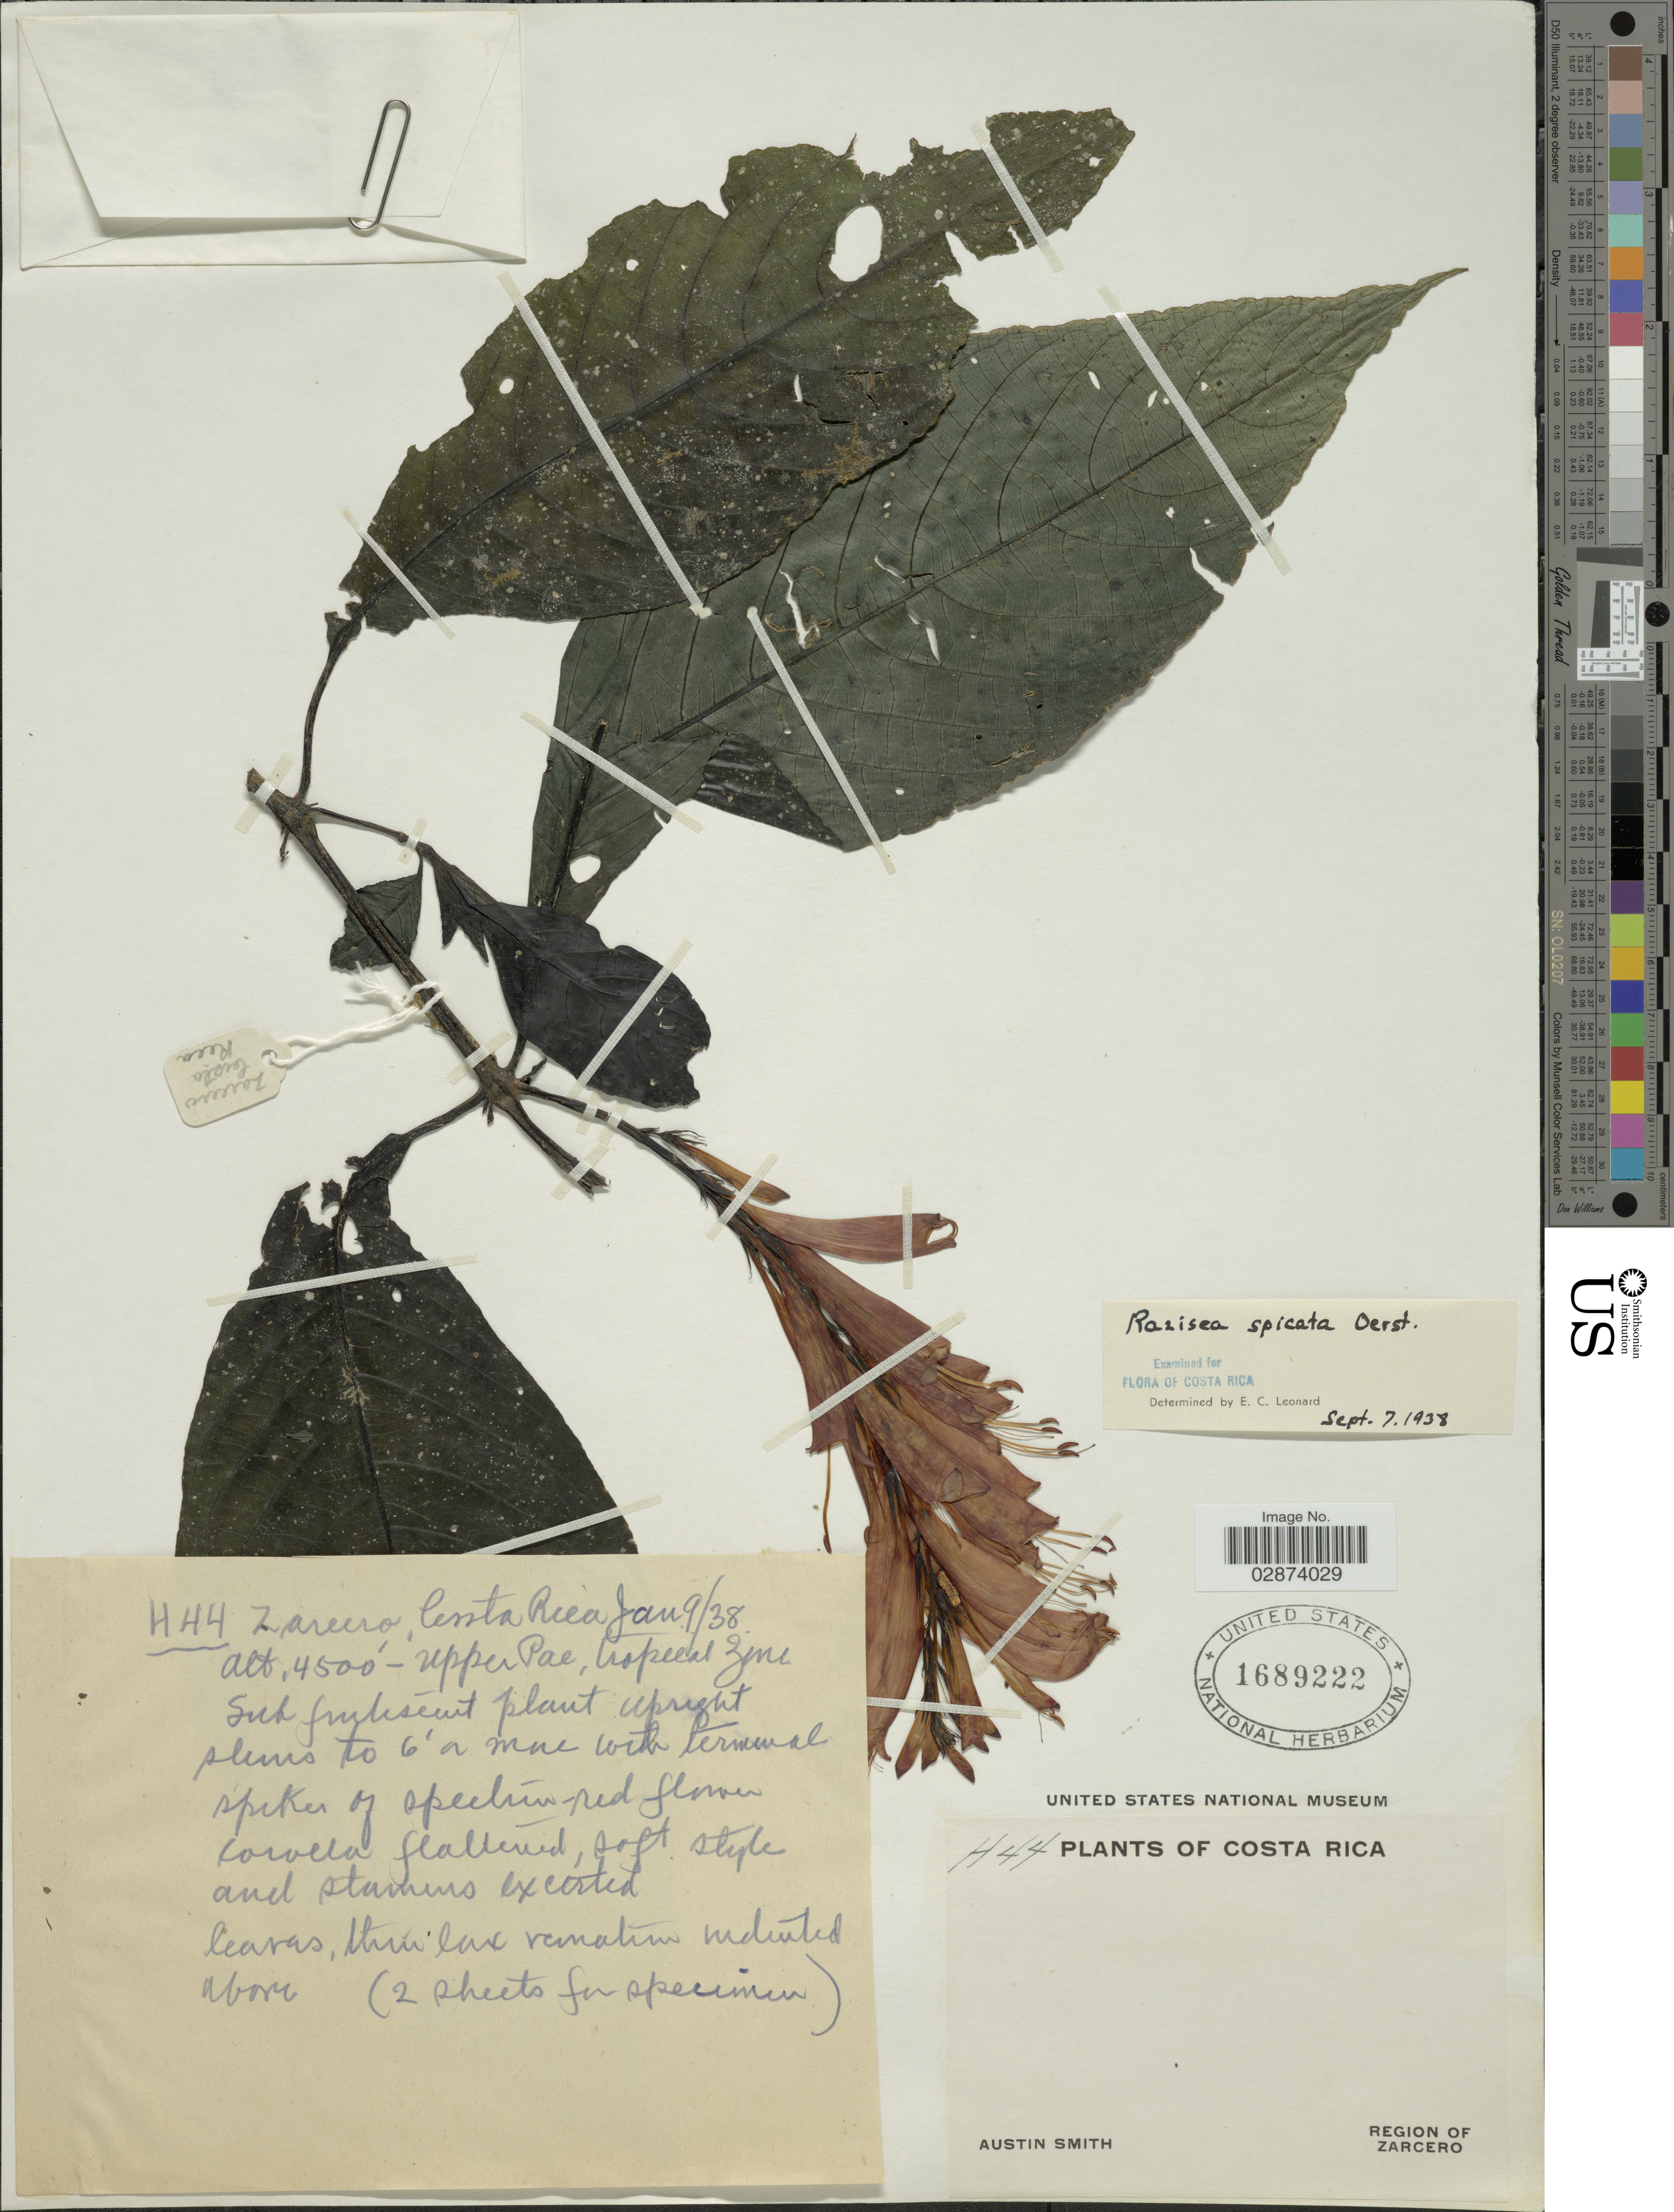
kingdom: Plantae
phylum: Tracheophyta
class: Magnoliopsida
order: Lamiales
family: Acanthaceae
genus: Razisea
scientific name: Razisea spicata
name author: Oerst.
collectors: Aust P. Smith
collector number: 444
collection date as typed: Transcribed d/m/y: 9/1/38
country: Costa Rica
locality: Region of Zarcero.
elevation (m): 1372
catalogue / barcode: US 1689222